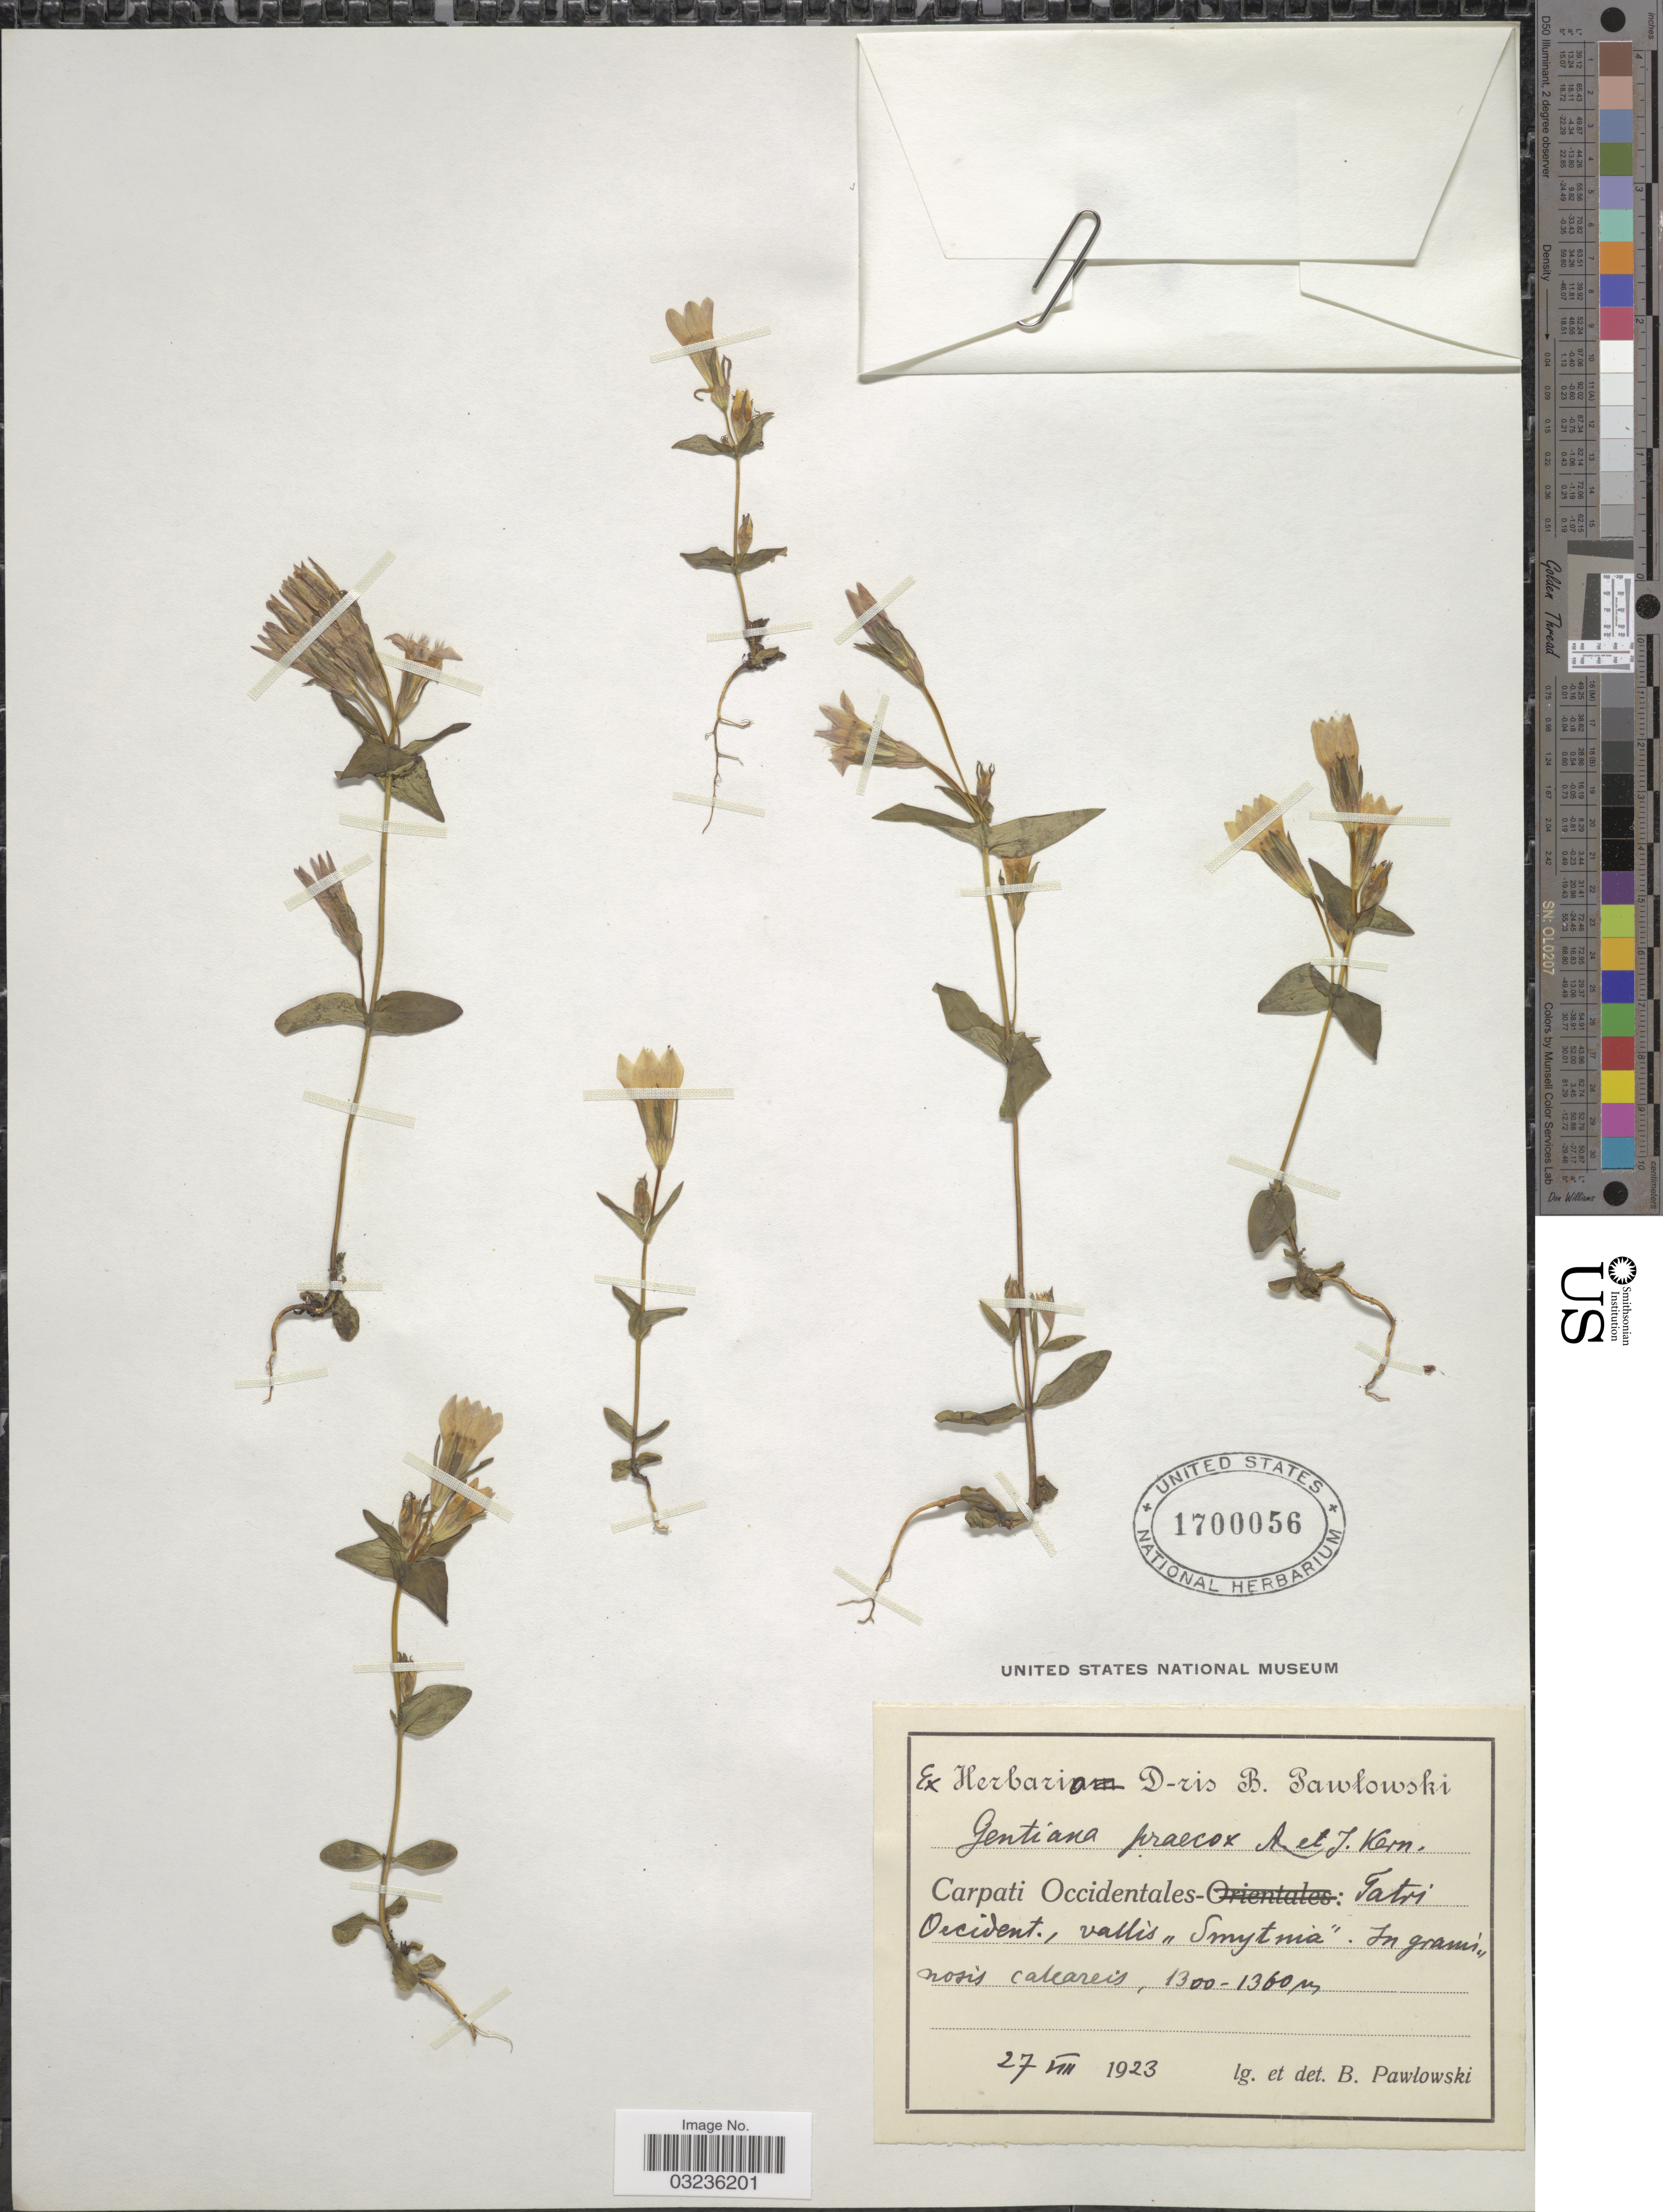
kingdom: Plantae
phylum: Tracheophyta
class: Magnoliopsida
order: Gentianales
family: Gentianaceae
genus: Gentiana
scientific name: Gentiana praecox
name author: A. Kern. & Jos. Kern.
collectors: B. Pawlowski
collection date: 1923-08-27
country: Poland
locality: Carpati Occidentales: Tatri Occident., vallis "Smytnia" in graminosis calcareis.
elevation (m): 1300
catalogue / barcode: US 1700056